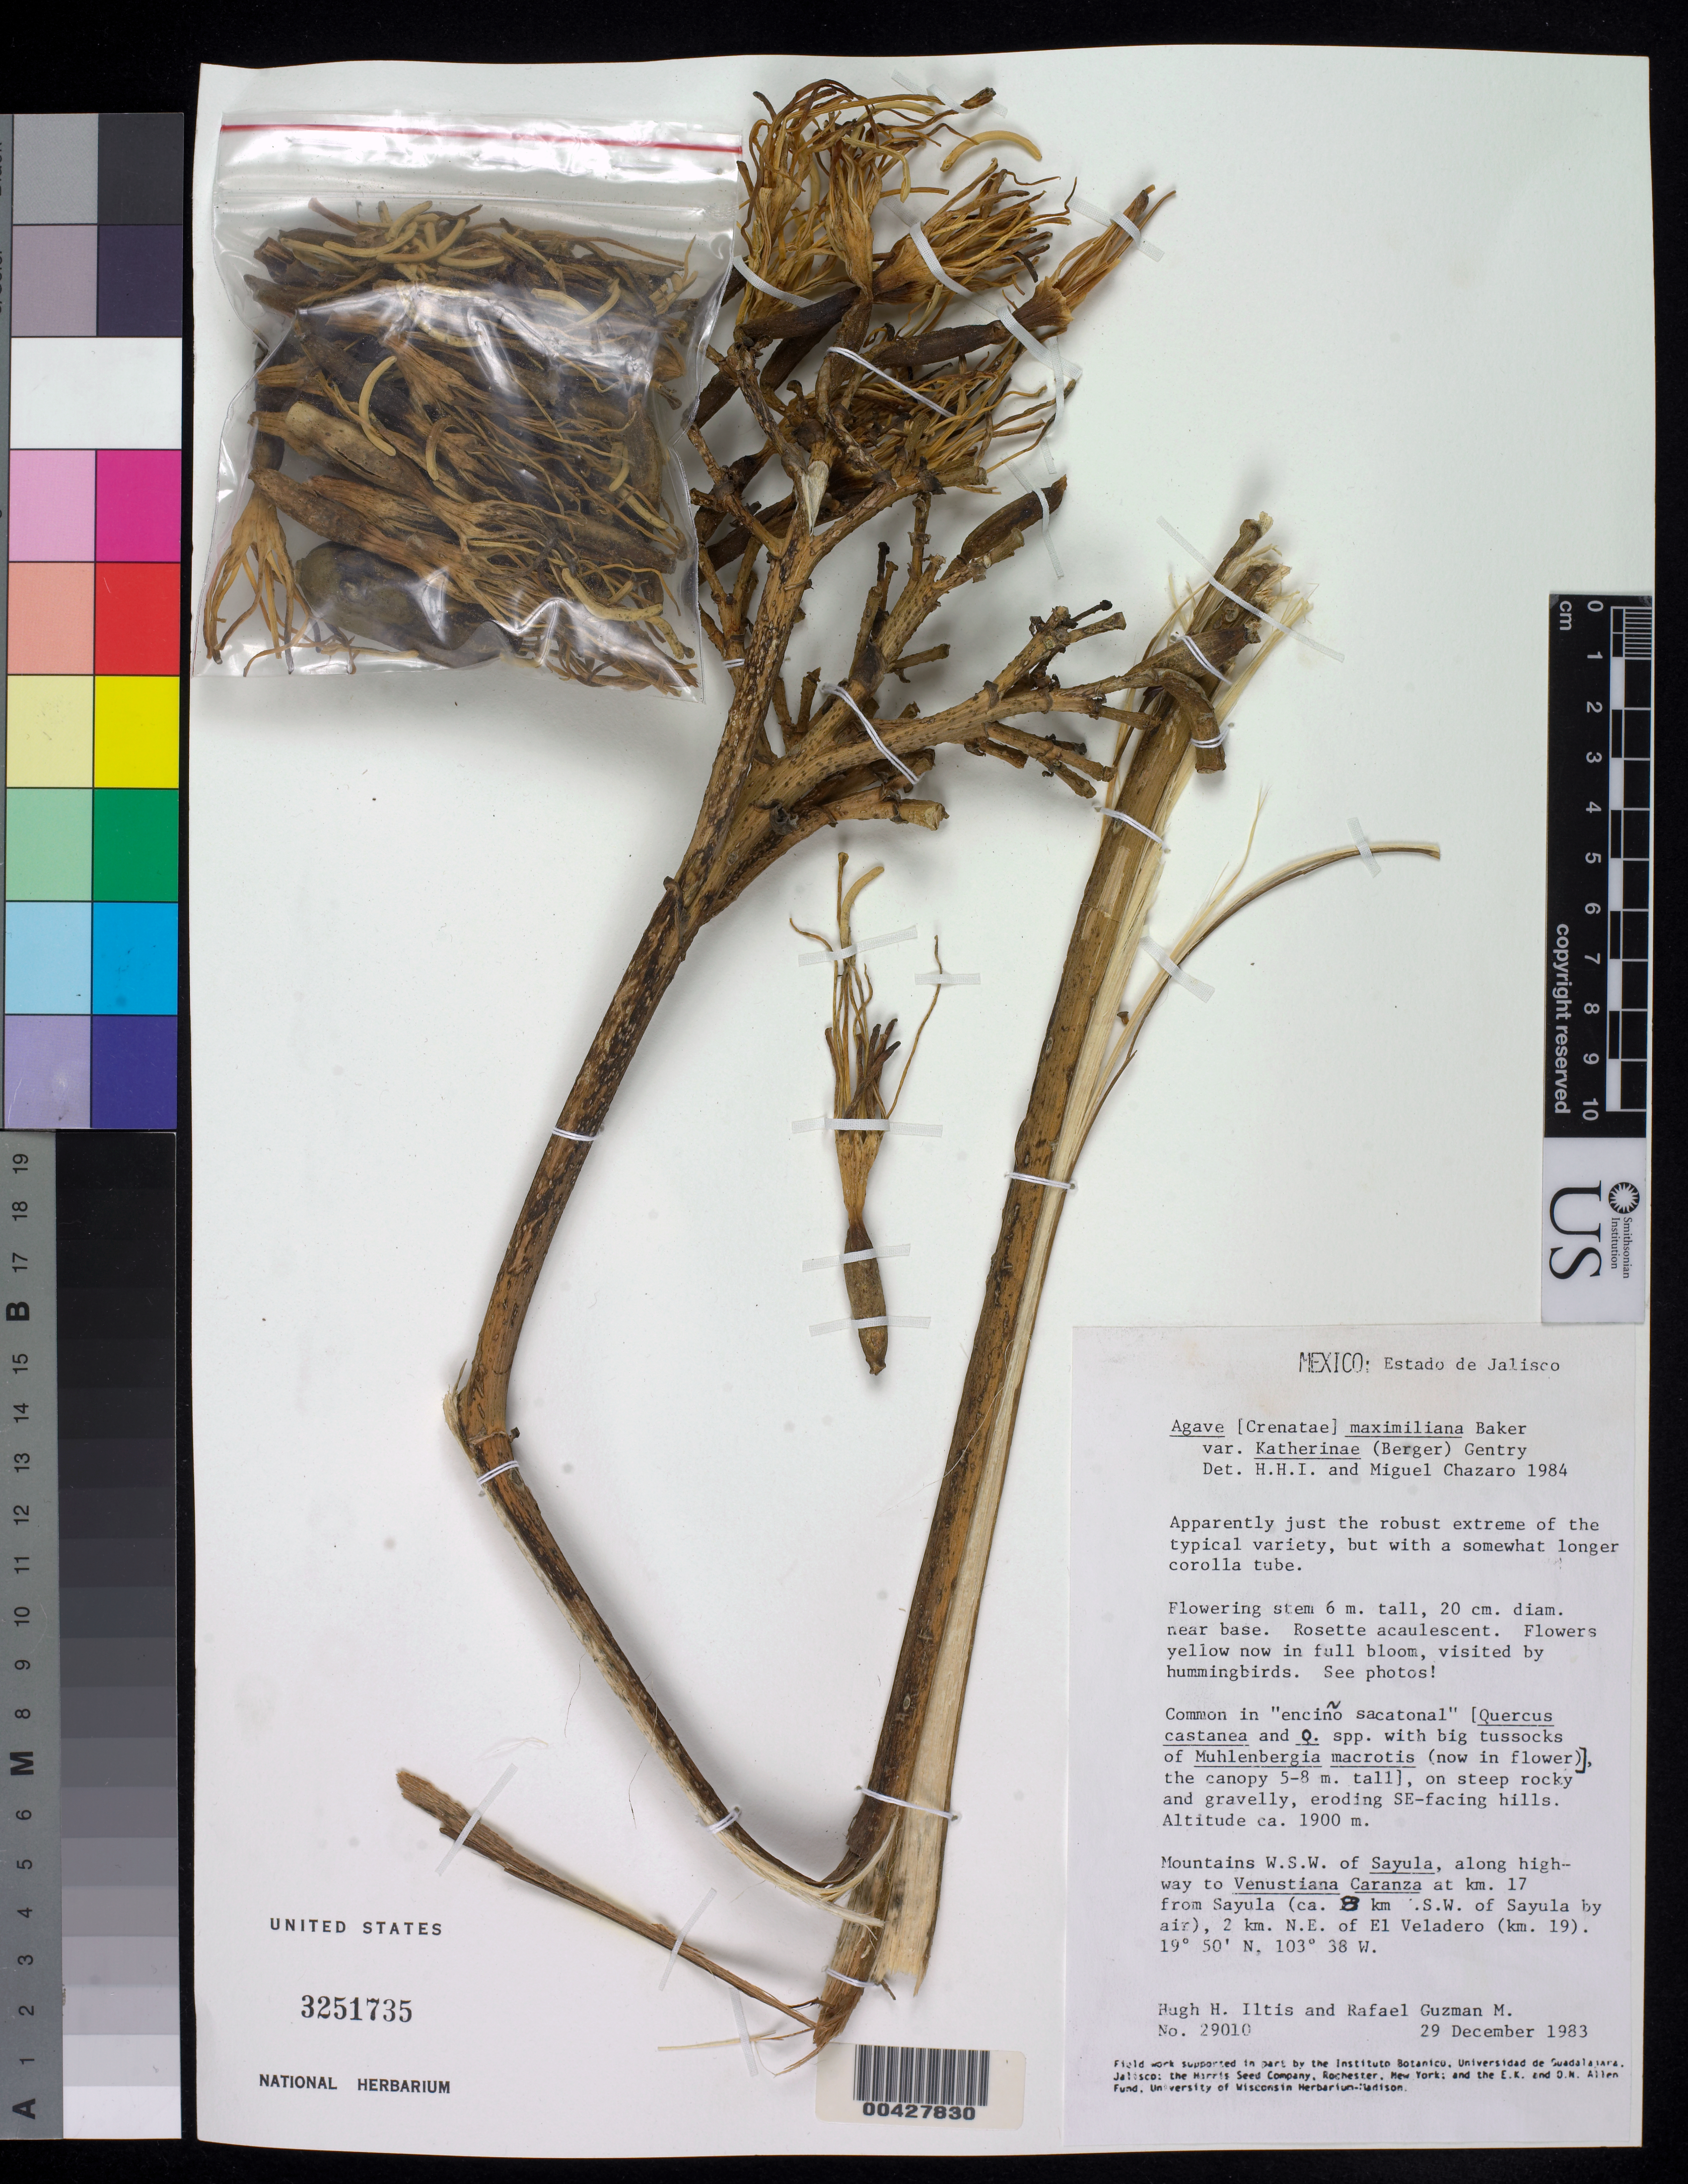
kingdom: Plantae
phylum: Tracheophyta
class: Liliopsida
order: Asparagales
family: Asparagaceae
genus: Agave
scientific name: Agave maximiliana var. katherinae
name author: (A. Berger) Gentry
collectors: H. H. Iltis & R. Guzman-M.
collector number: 29010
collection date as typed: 29 Dec 1983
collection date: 1983-12-29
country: Mexico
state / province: Jalisco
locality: WSW of Sayula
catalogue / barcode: US 3251735